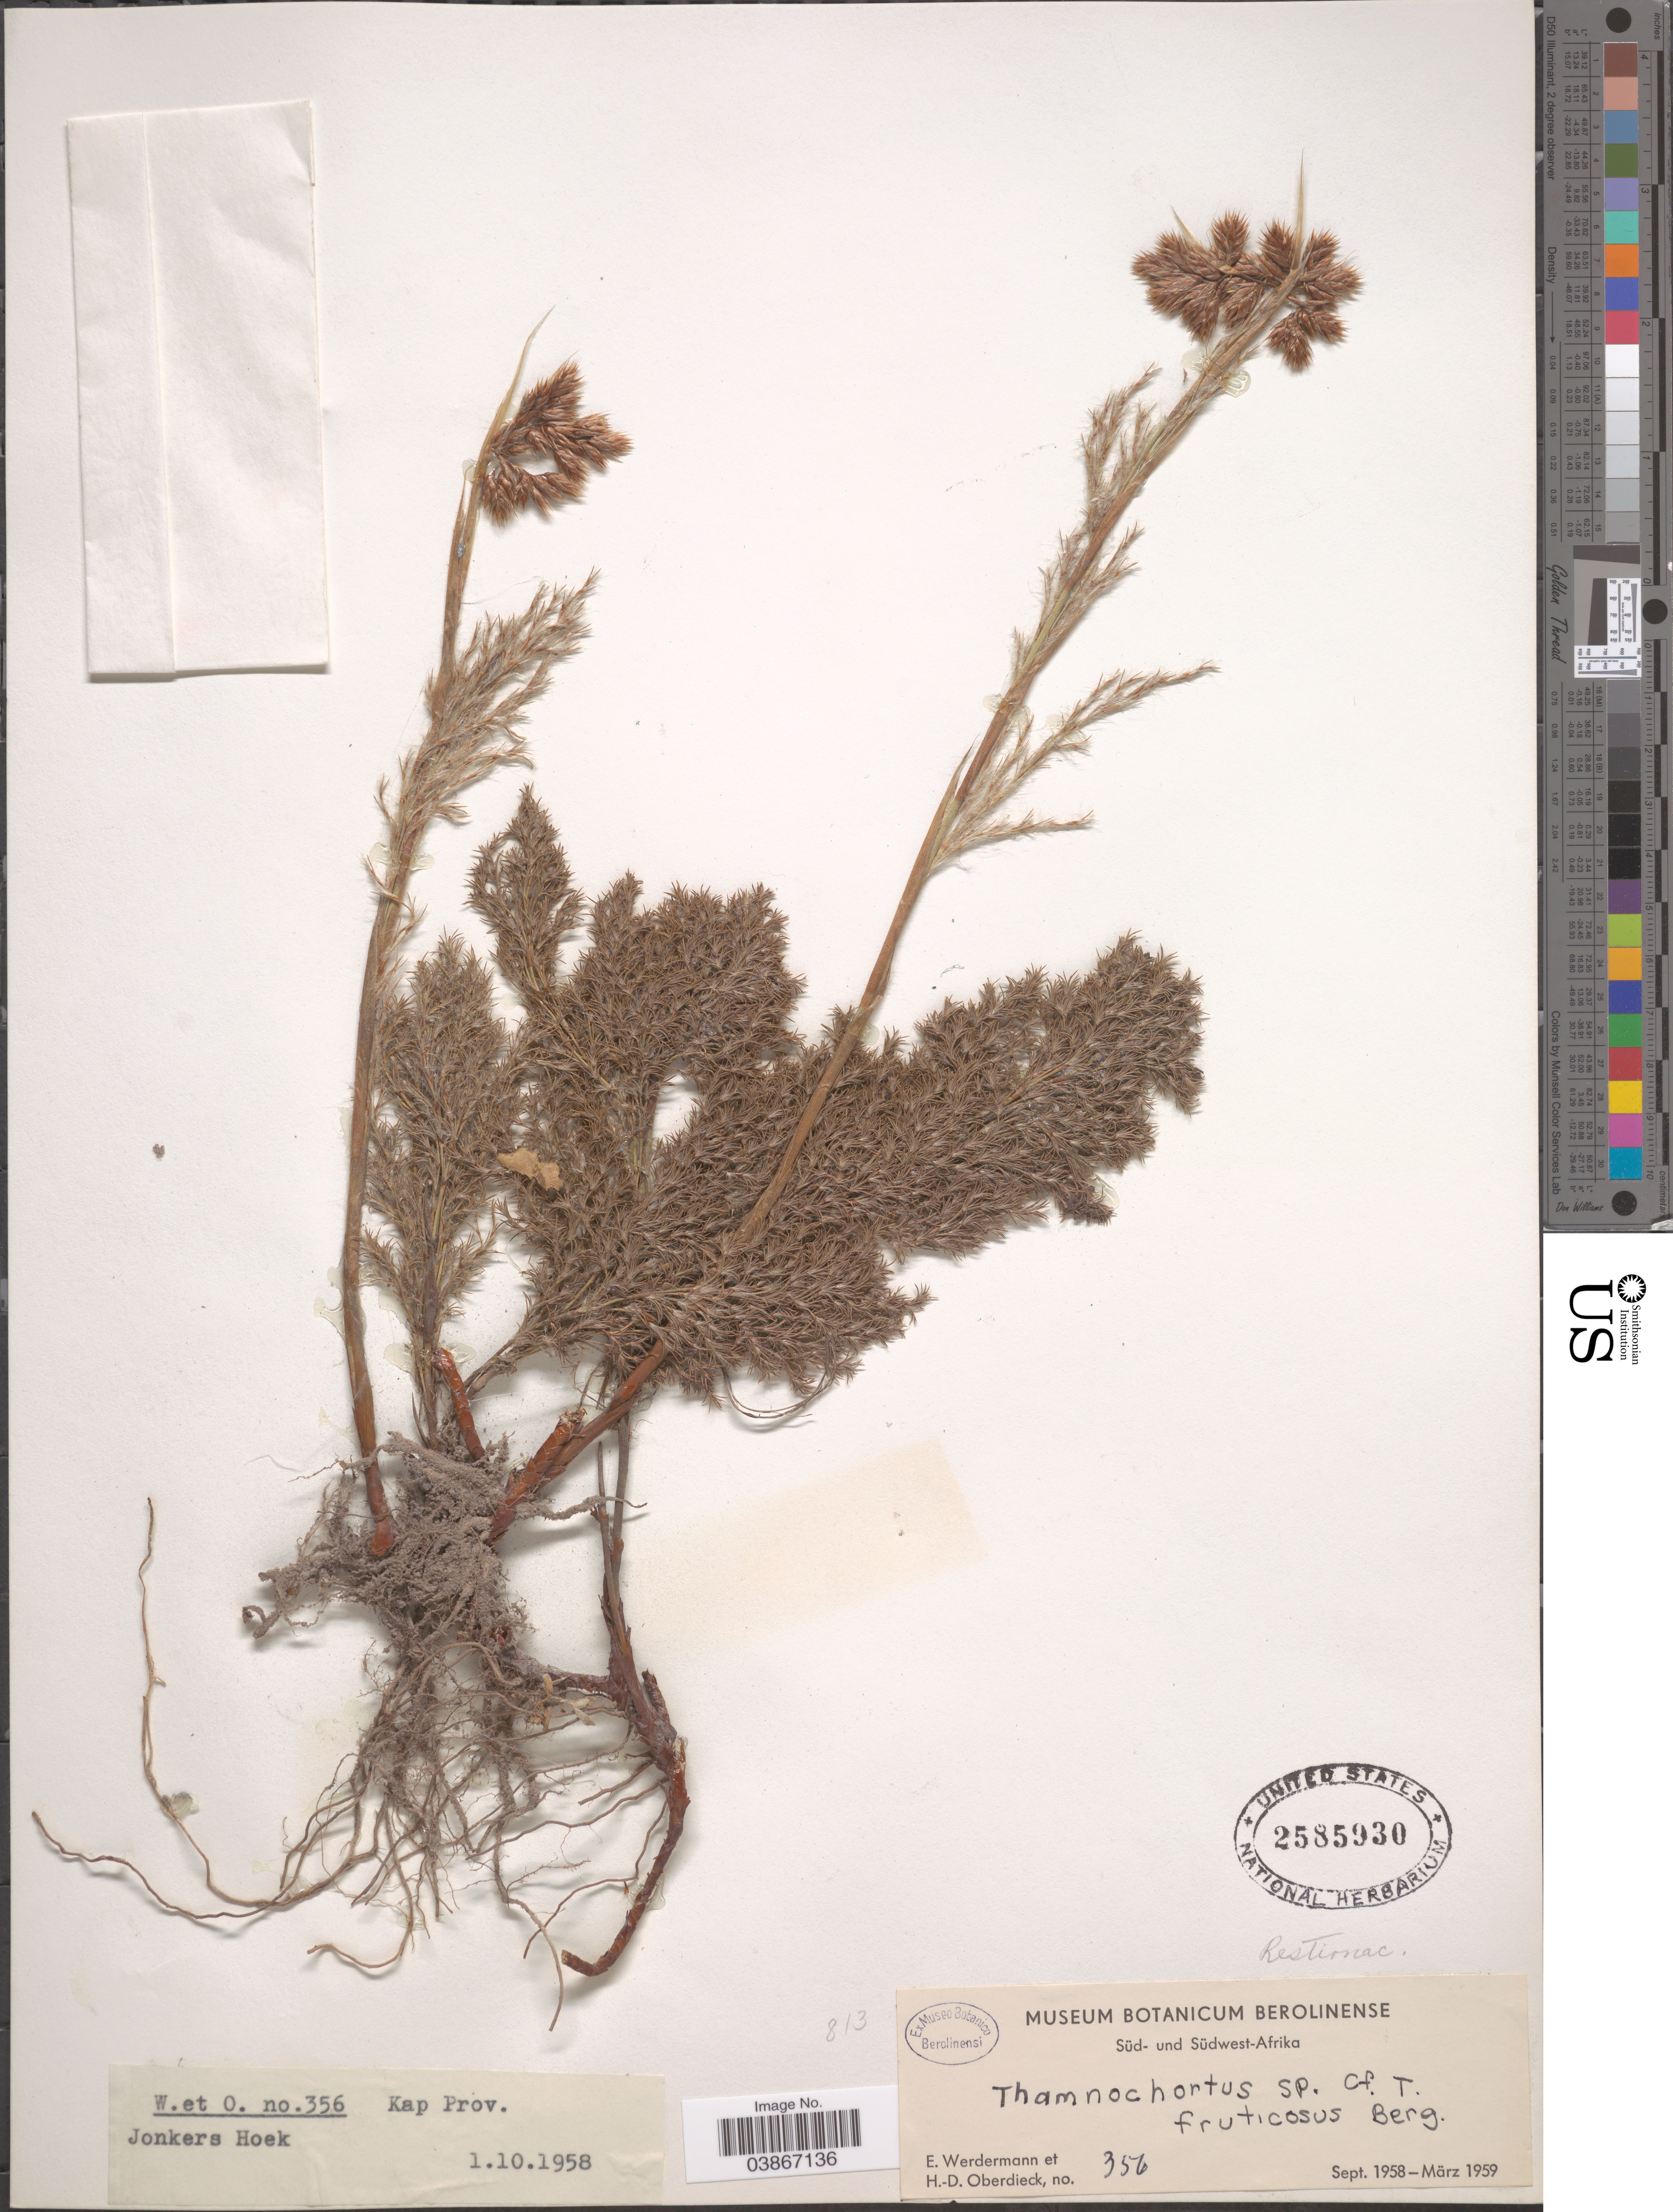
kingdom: Plantae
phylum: Tracheophyta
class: Liliopsida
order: Poales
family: Restionaceae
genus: Thamnochortus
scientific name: Thamnochortus fruticosus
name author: P.J. Bergius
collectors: E. Werdermann & H. Oberdieck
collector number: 356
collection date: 1958-10-01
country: South Africa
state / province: Western Cape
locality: Jonkers Hoek.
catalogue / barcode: US 2585930